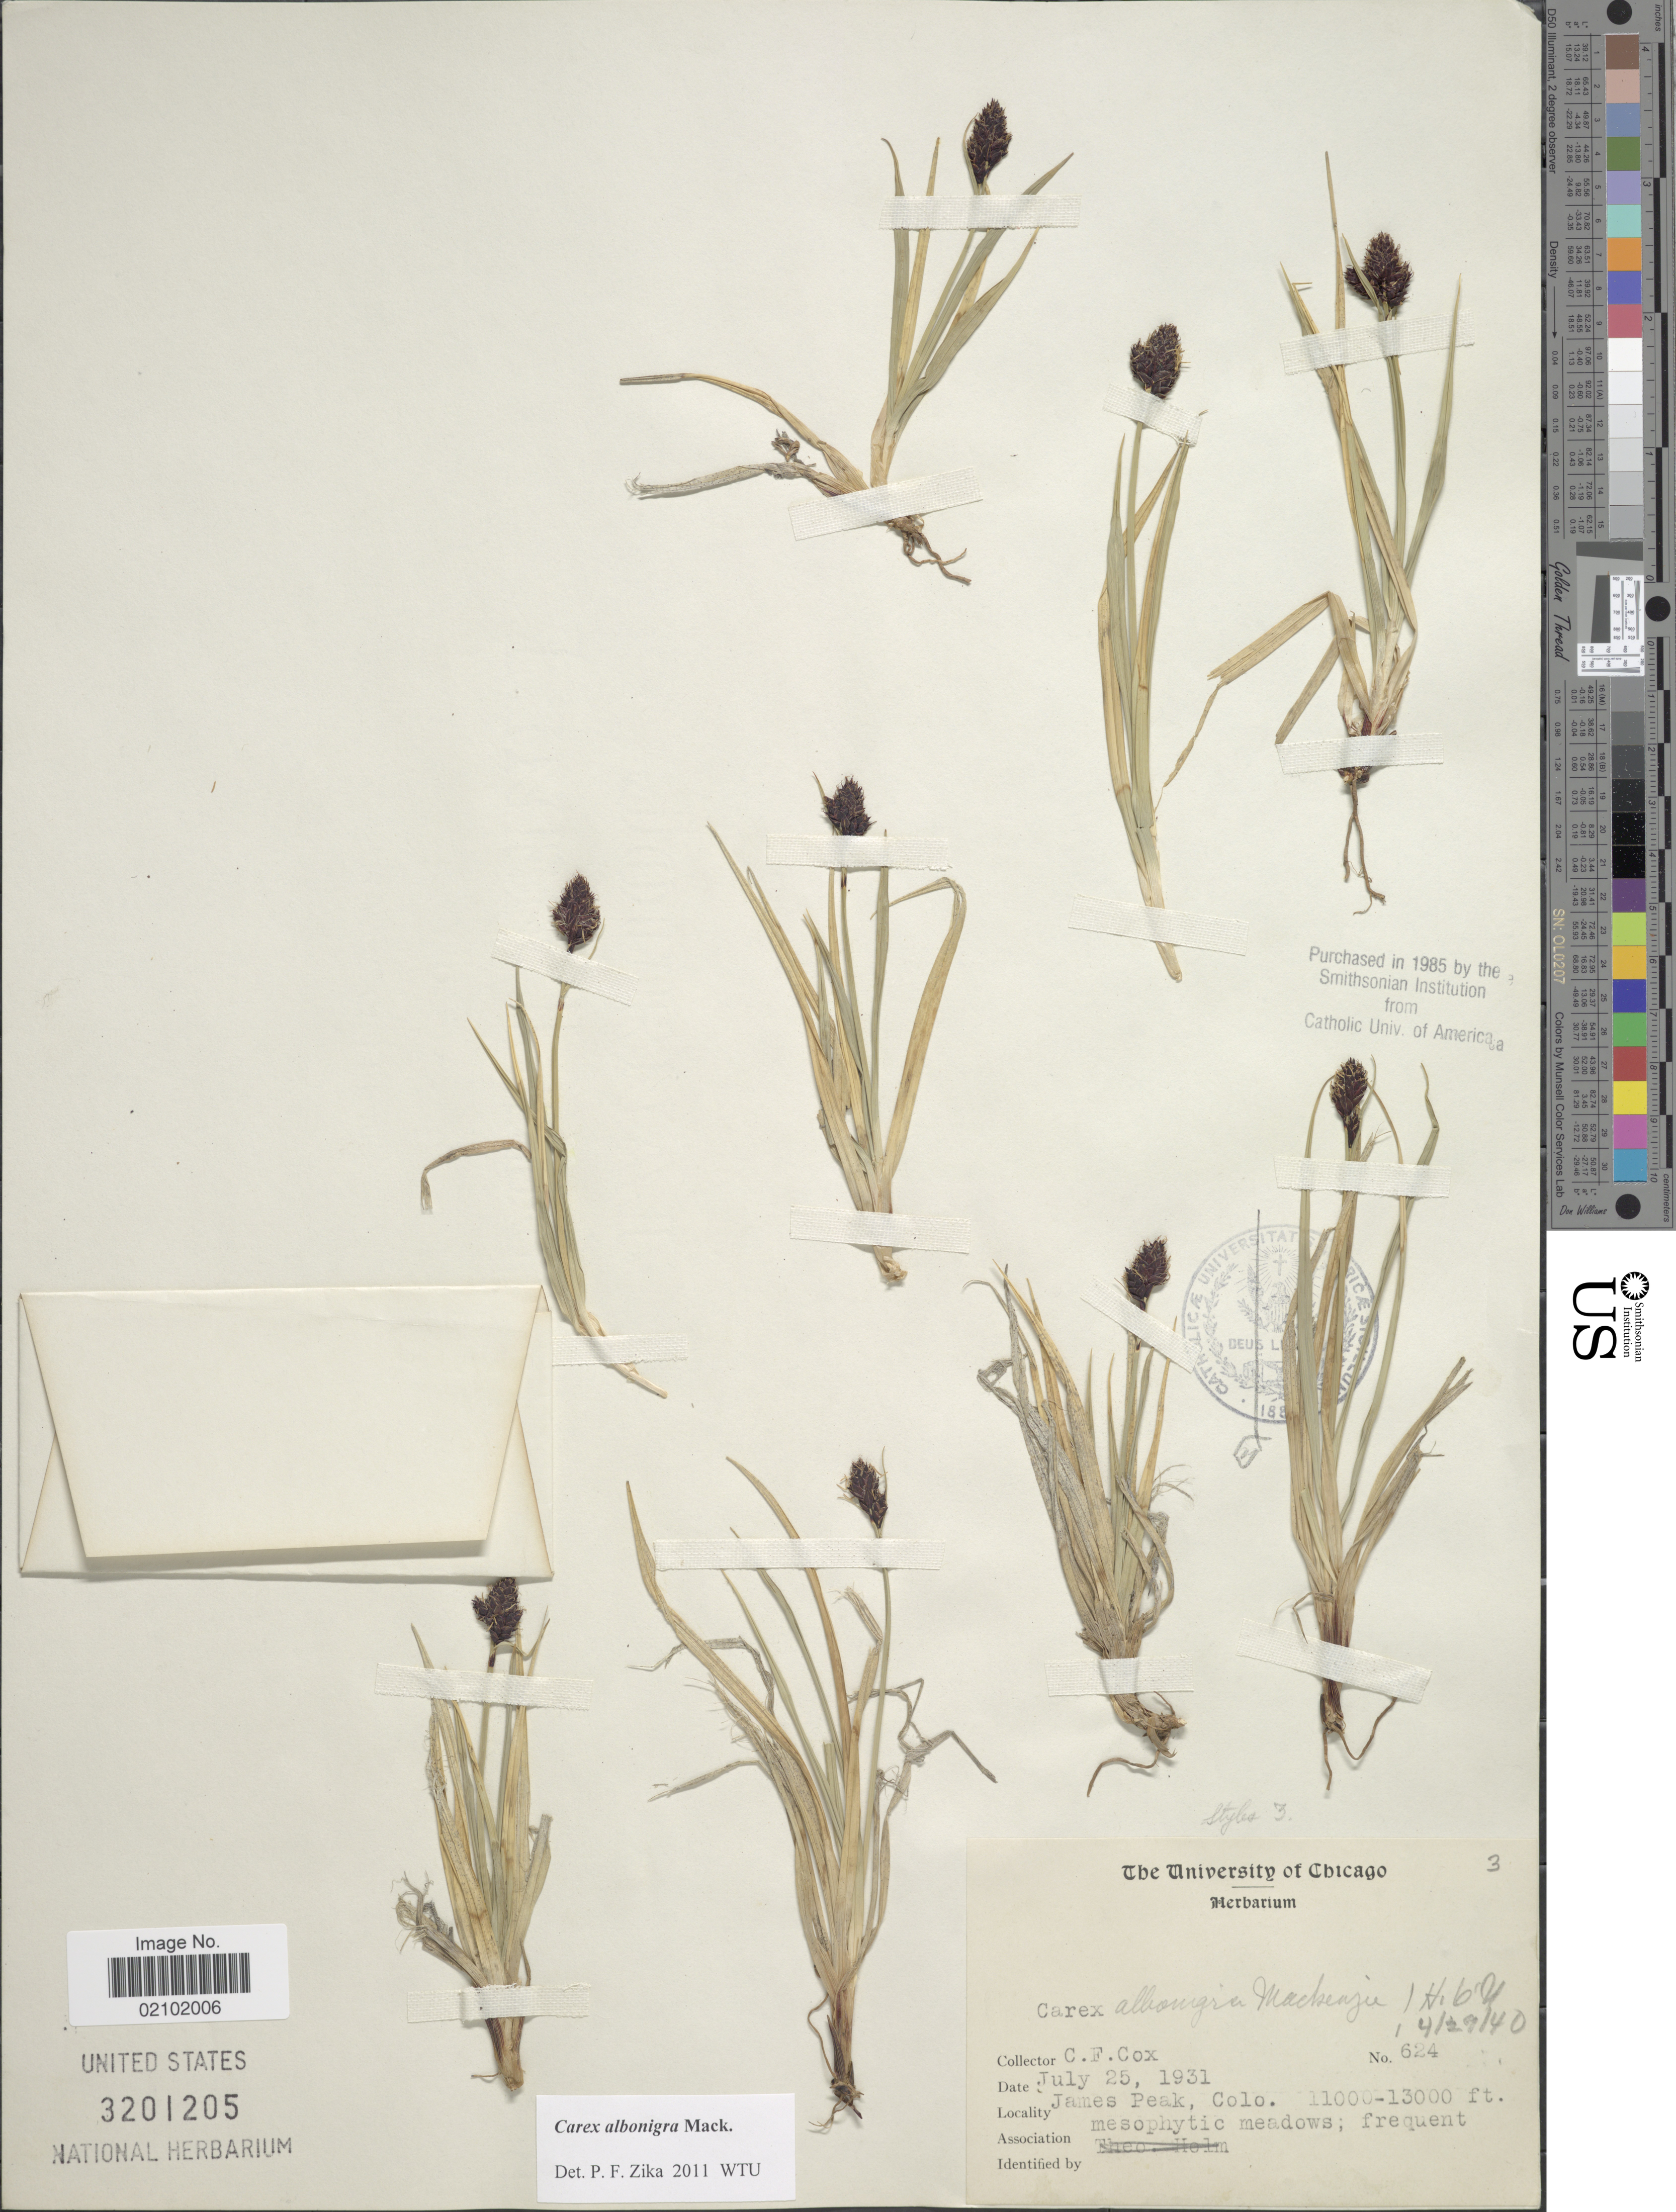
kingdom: Plantae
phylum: Tracheophyta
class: Liliopsida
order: Poales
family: Cyperaceae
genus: Carex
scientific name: Carex albonigra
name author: Mack.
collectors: C. Cox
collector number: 624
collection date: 1931-07-25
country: United States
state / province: Colorado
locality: James Peak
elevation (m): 3353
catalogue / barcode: US 3201205